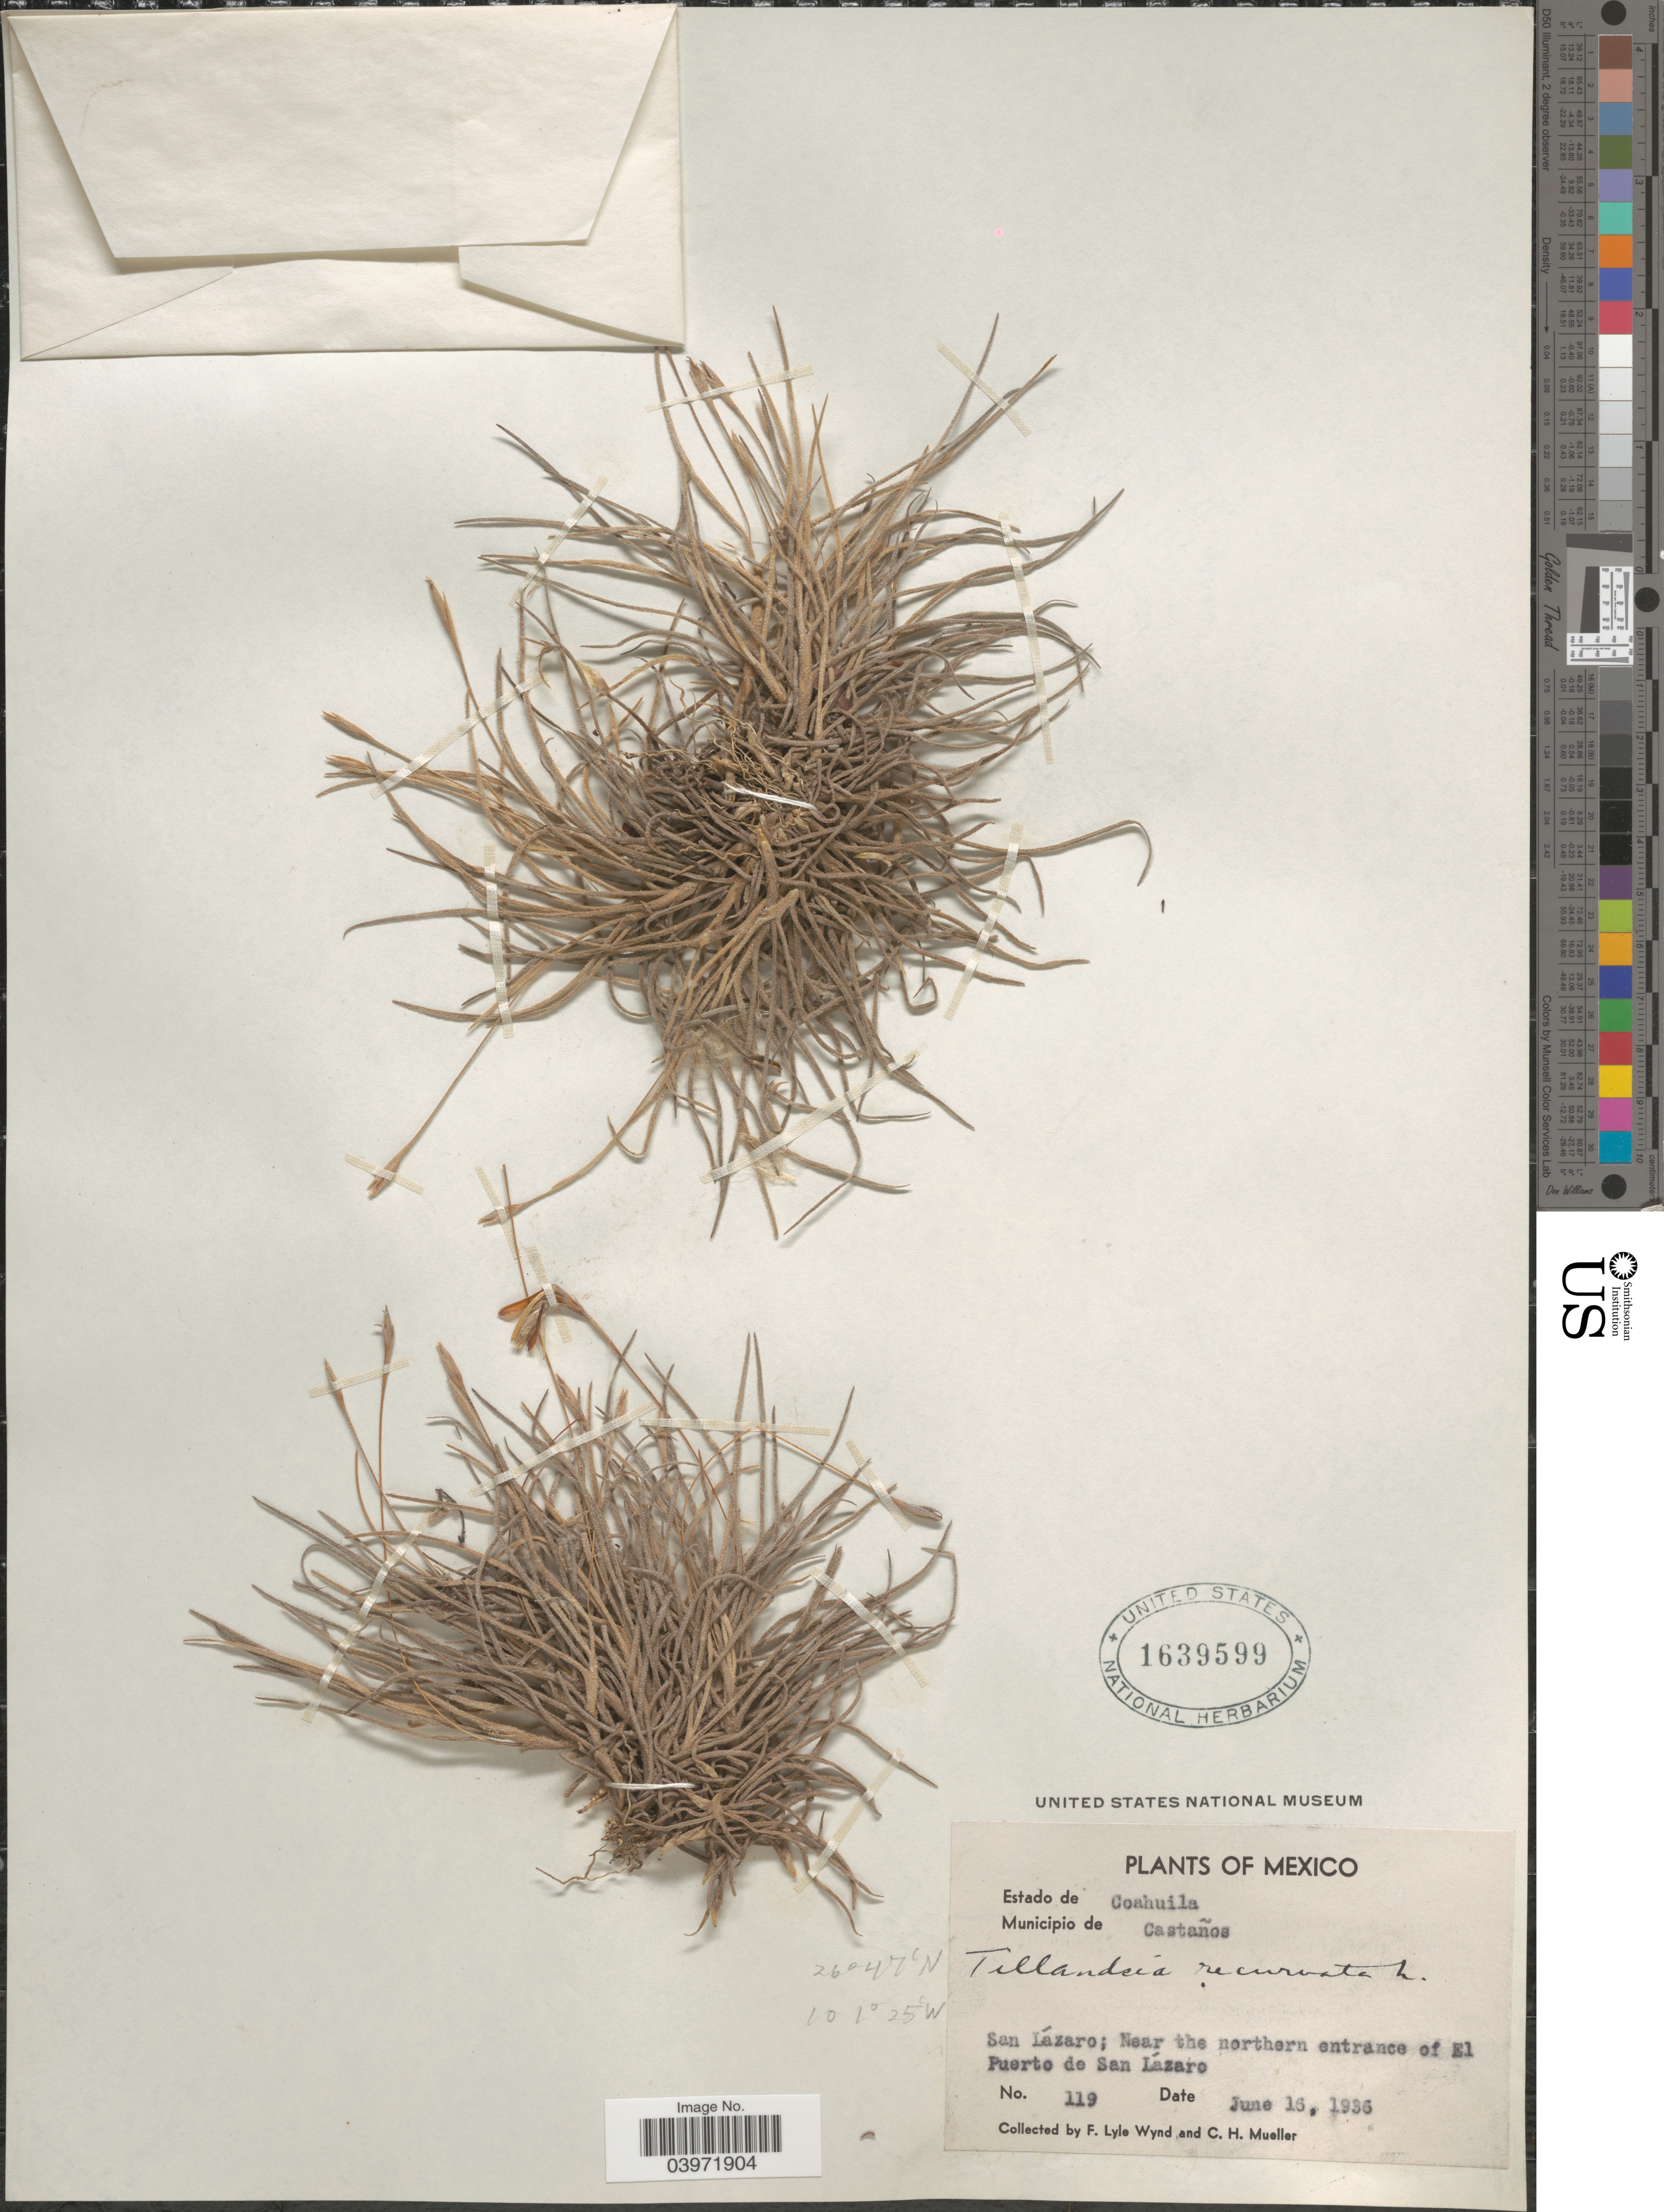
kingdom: Plantae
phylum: Tracheophyta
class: Liliopsida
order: Poales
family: Bromeliaceae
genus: Tillandsia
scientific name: Tillandsia recurvata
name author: L.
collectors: F. L. Wynd & C. H. Mueller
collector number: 119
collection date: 1936-06-16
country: Mexico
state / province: Coahuila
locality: Municipio de Castaños. San Lázaro; Near the northern entrance of El Puerto de San Lázaro.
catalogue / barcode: US 1639599